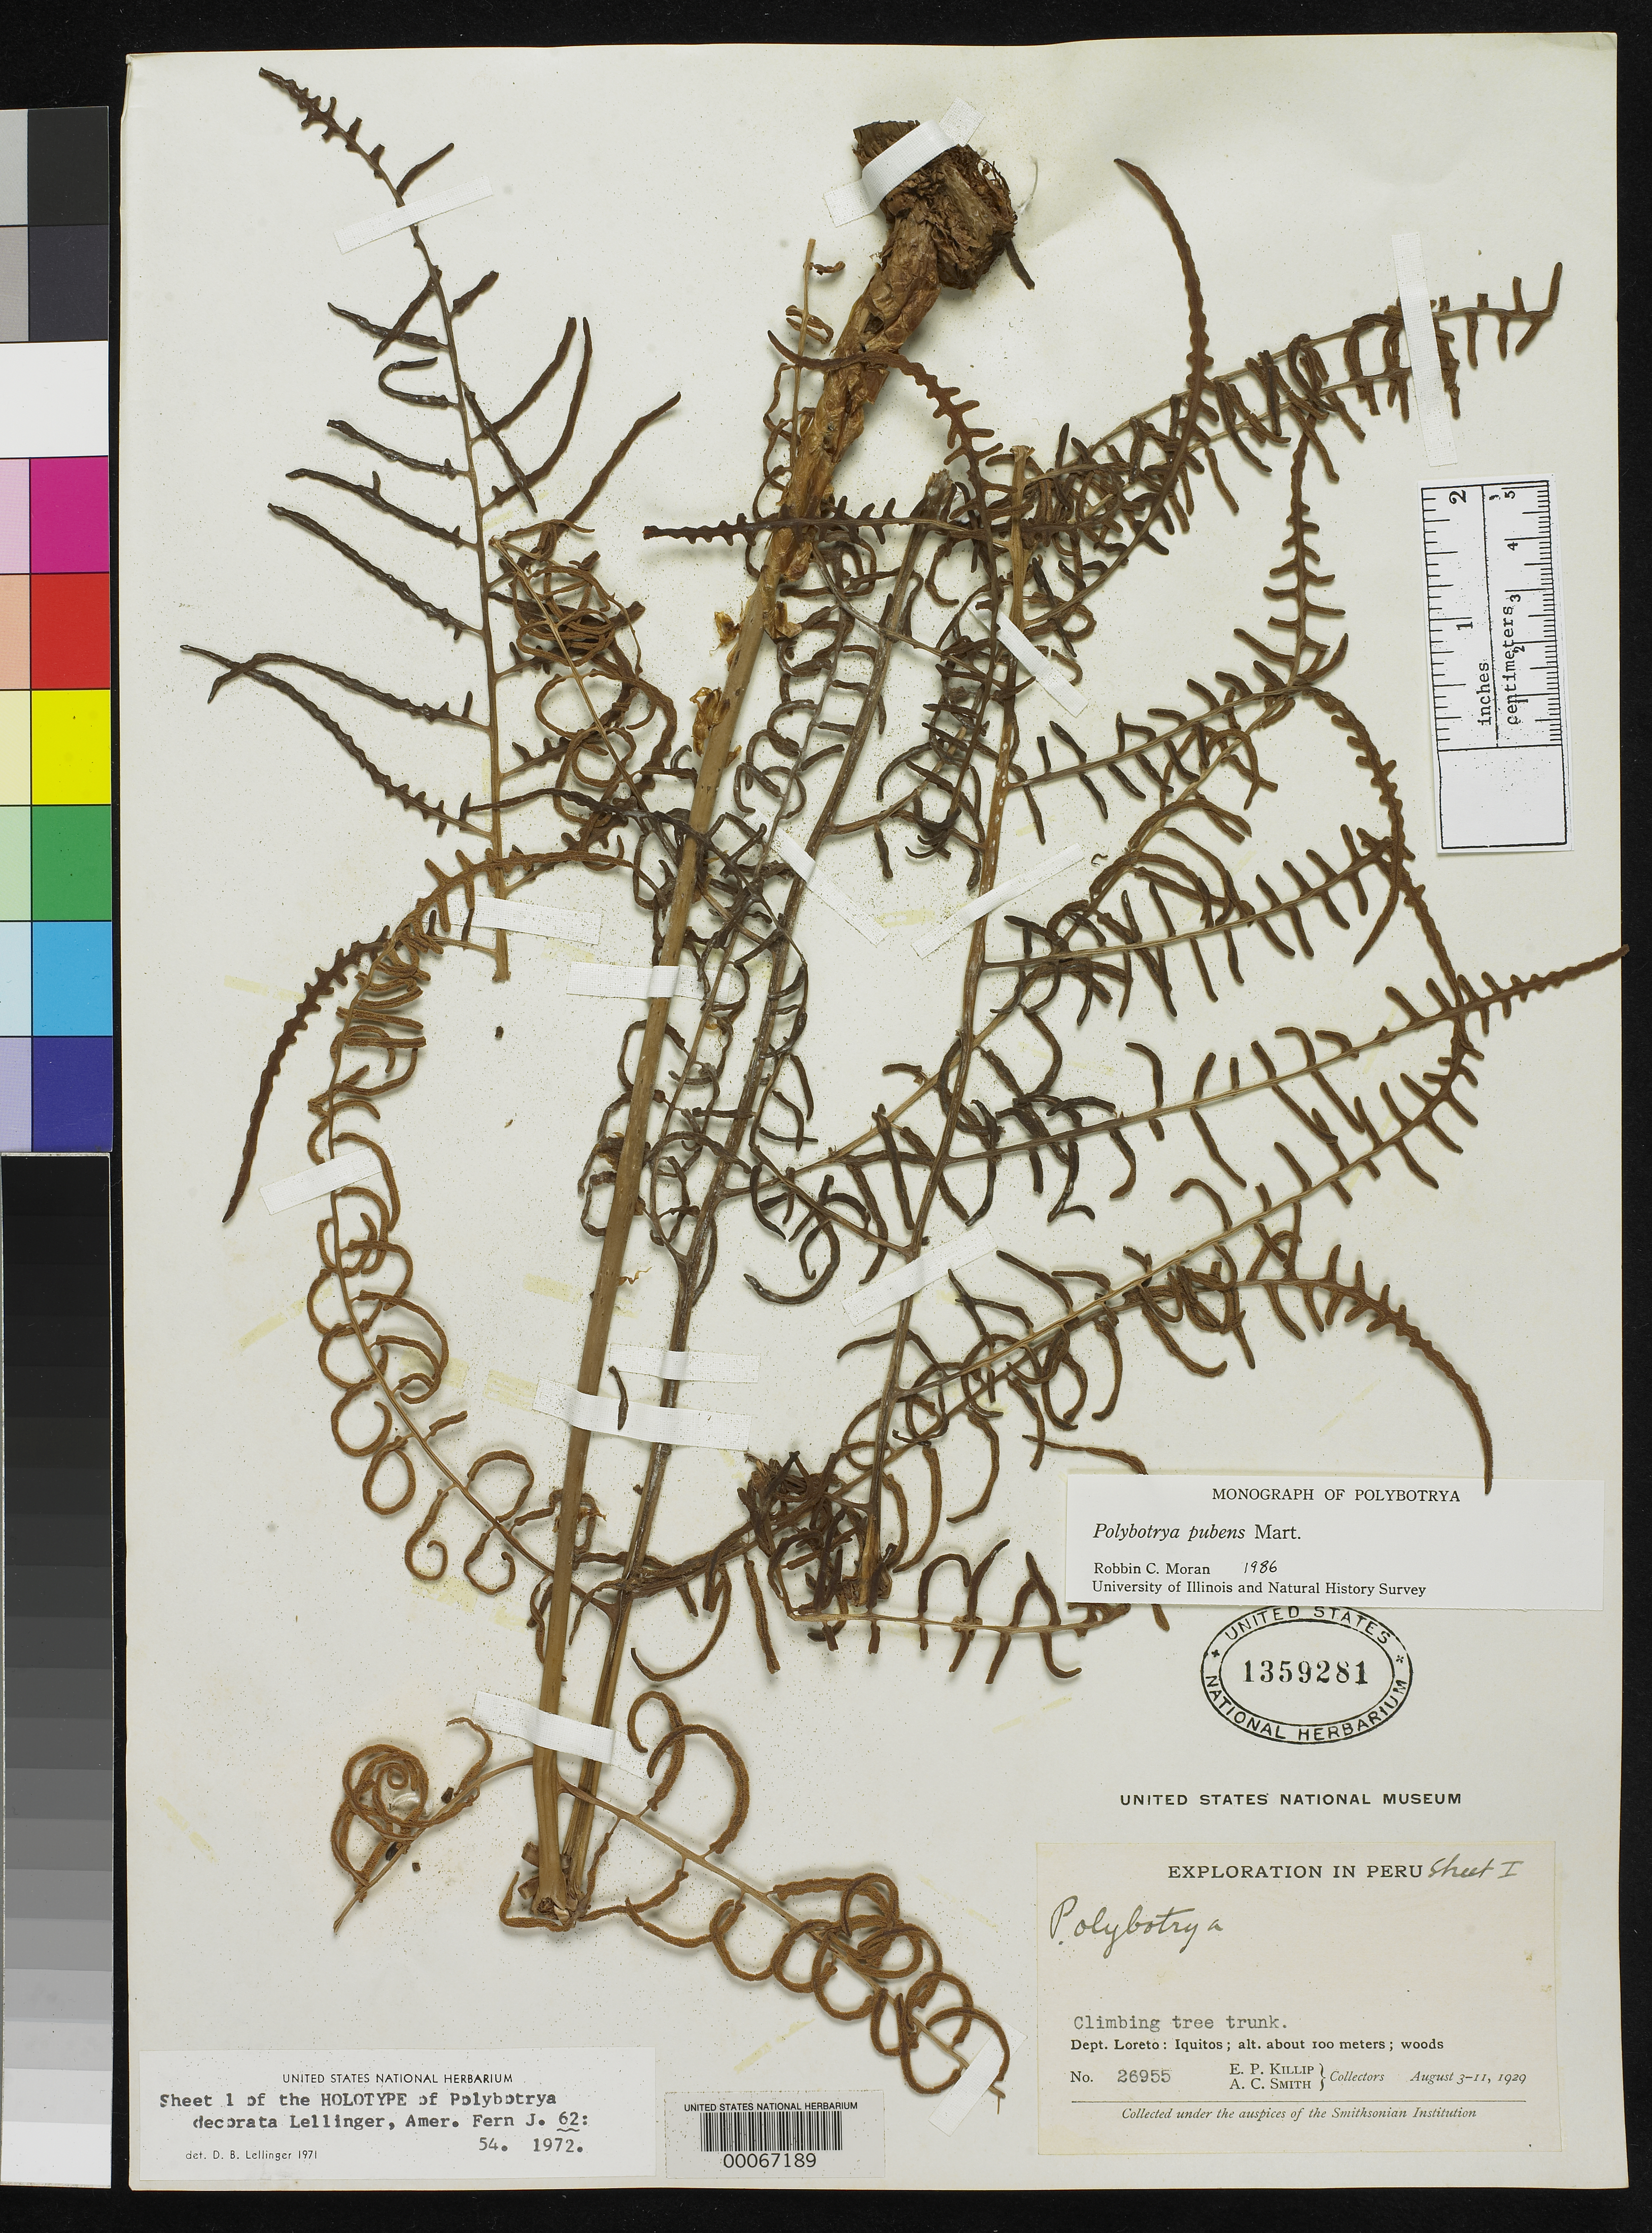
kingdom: Plantae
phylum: Tracheophyta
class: Polypodiopsida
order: Polypodiales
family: Dryopteridaceae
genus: Polybotrya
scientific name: Polybotrya decorata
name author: Lellinger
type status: Holotype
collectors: E. P. Killip & A. C. Smith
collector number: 26955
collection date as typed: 03 Aug 1929 to 11 Aug 1929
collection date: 1929-08-03/1929-08-11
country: Peru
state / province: Loreto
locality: Iquitos.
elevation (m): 100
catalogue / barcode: US 1359281